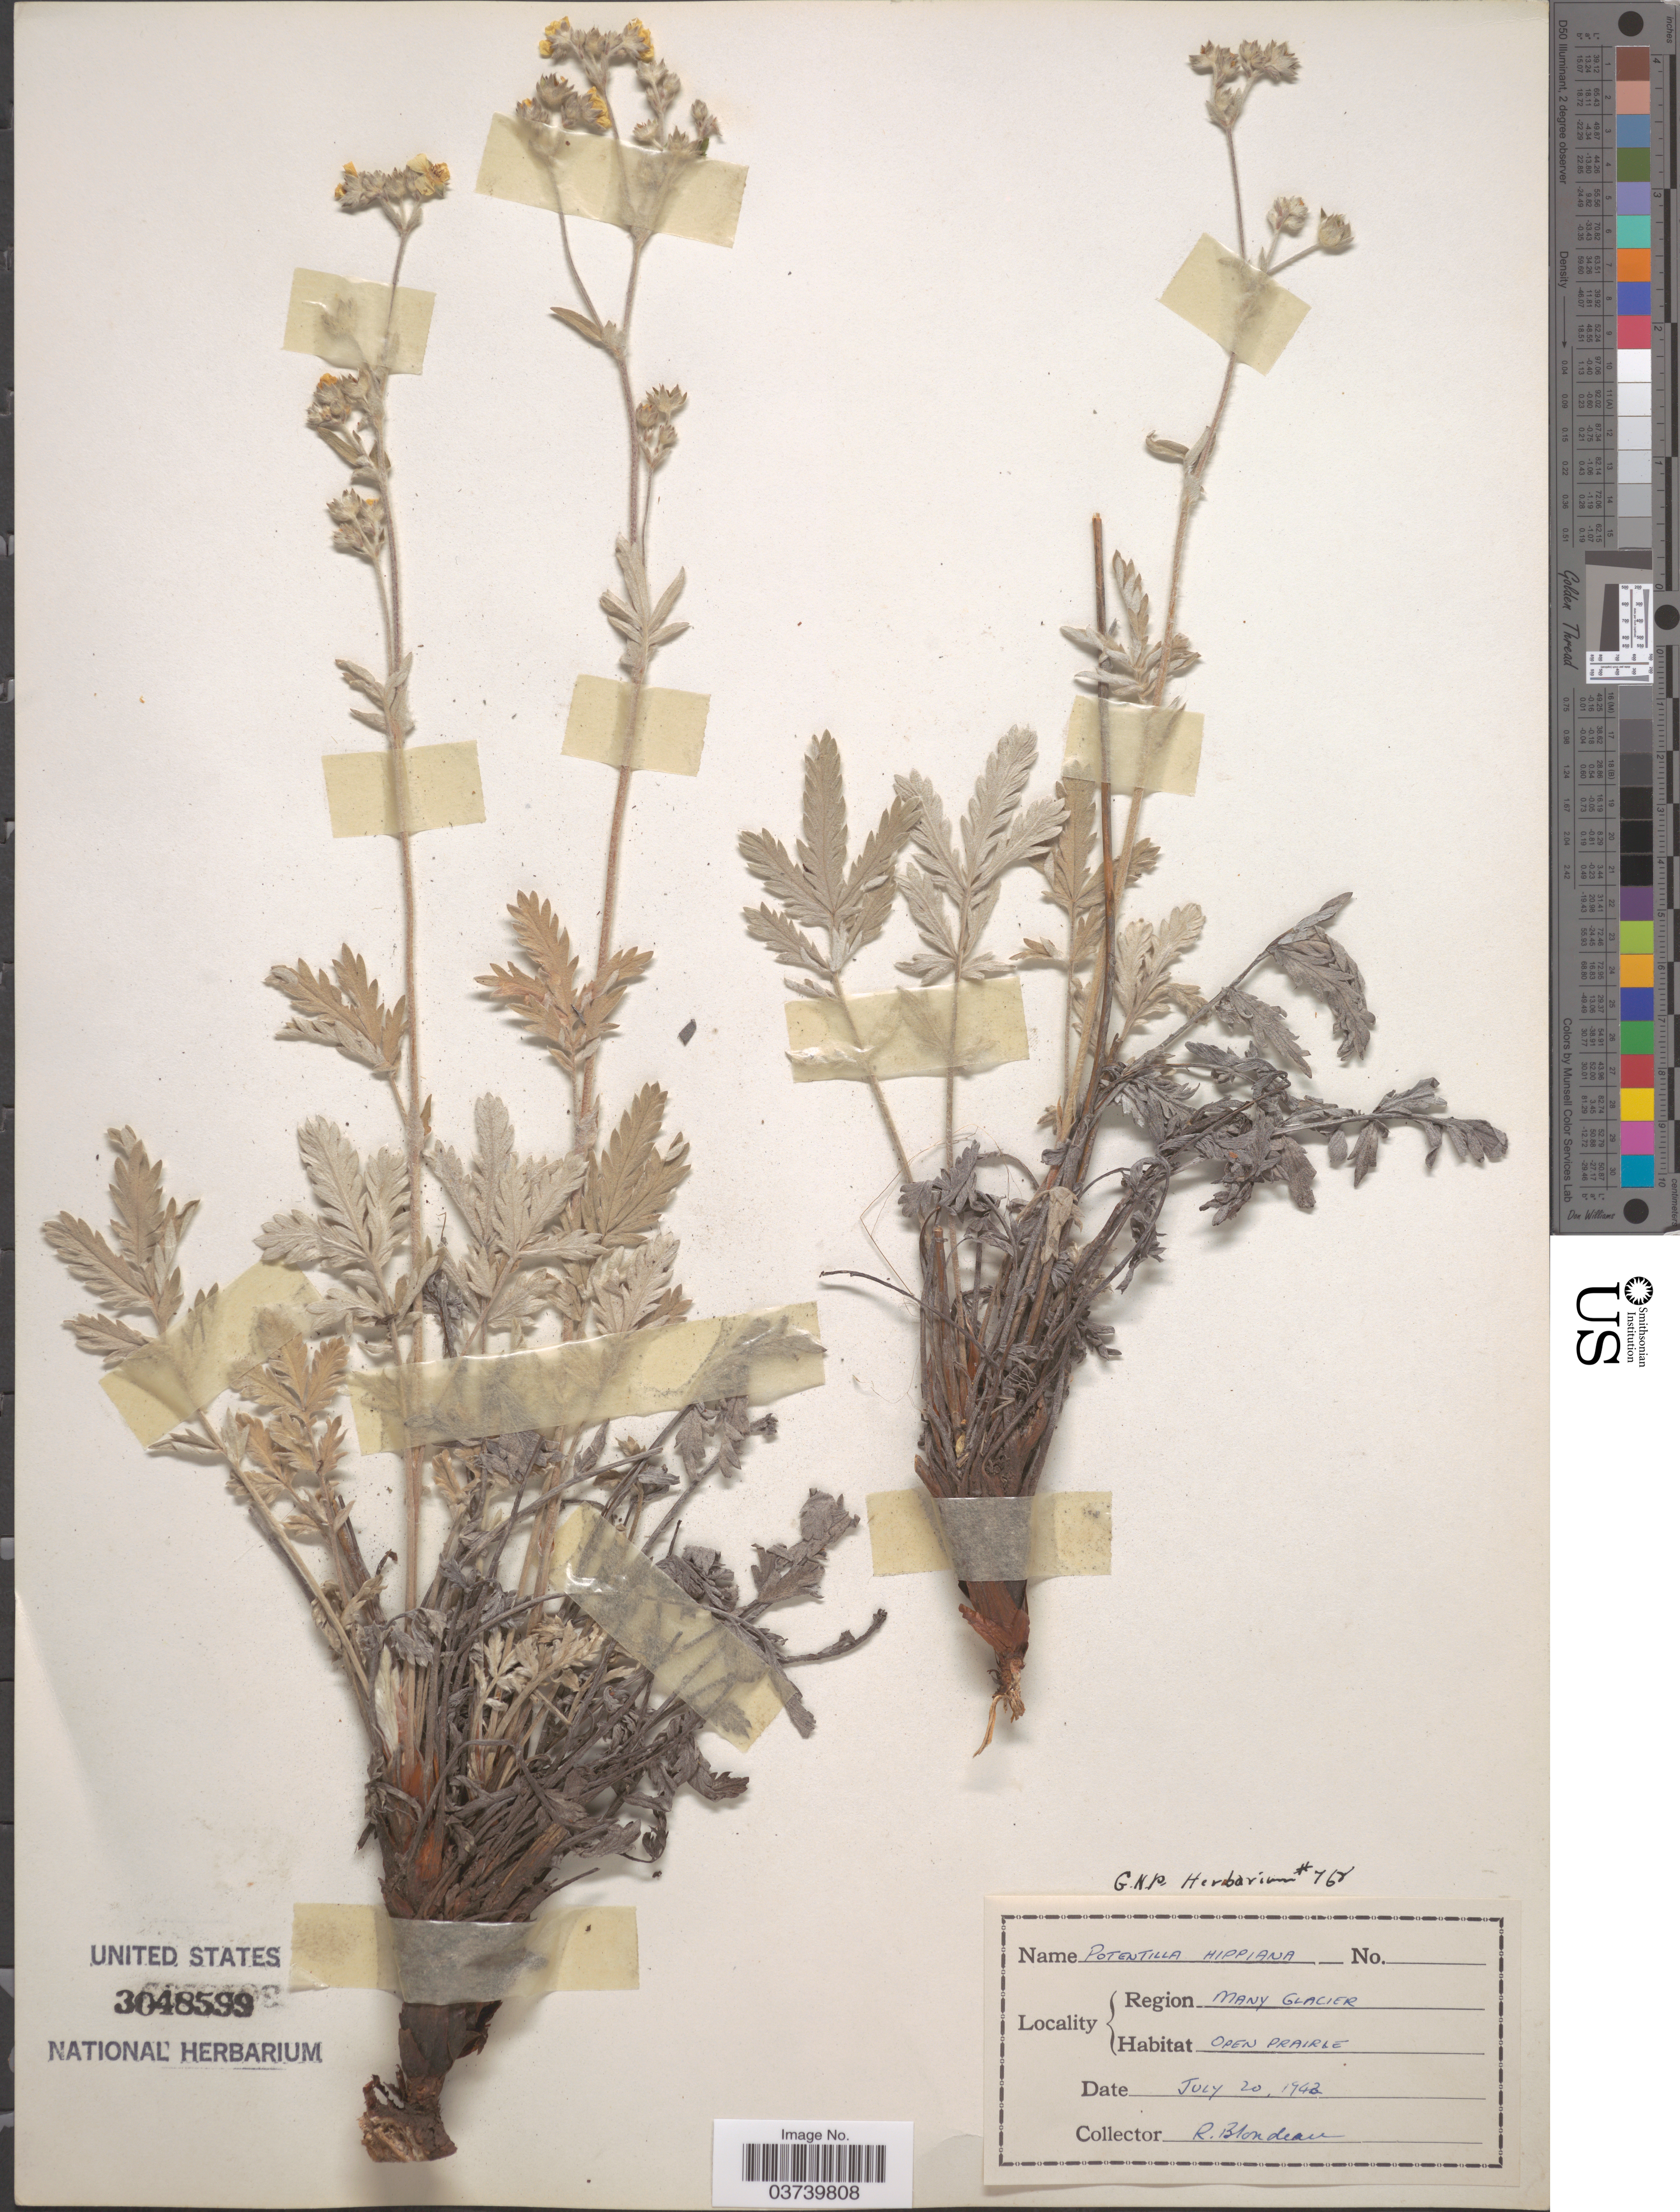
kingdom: Plantae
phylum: Tracheophyta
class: Magnoliopsida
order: Rosales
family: Rosaceae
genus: Potentilla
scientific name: Potentilla hippiana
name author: Lehm.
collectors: R. Blondeau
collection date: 1943-07-20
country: United States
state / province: Montana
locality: Region Many Glacier.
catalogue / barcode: US 3048599